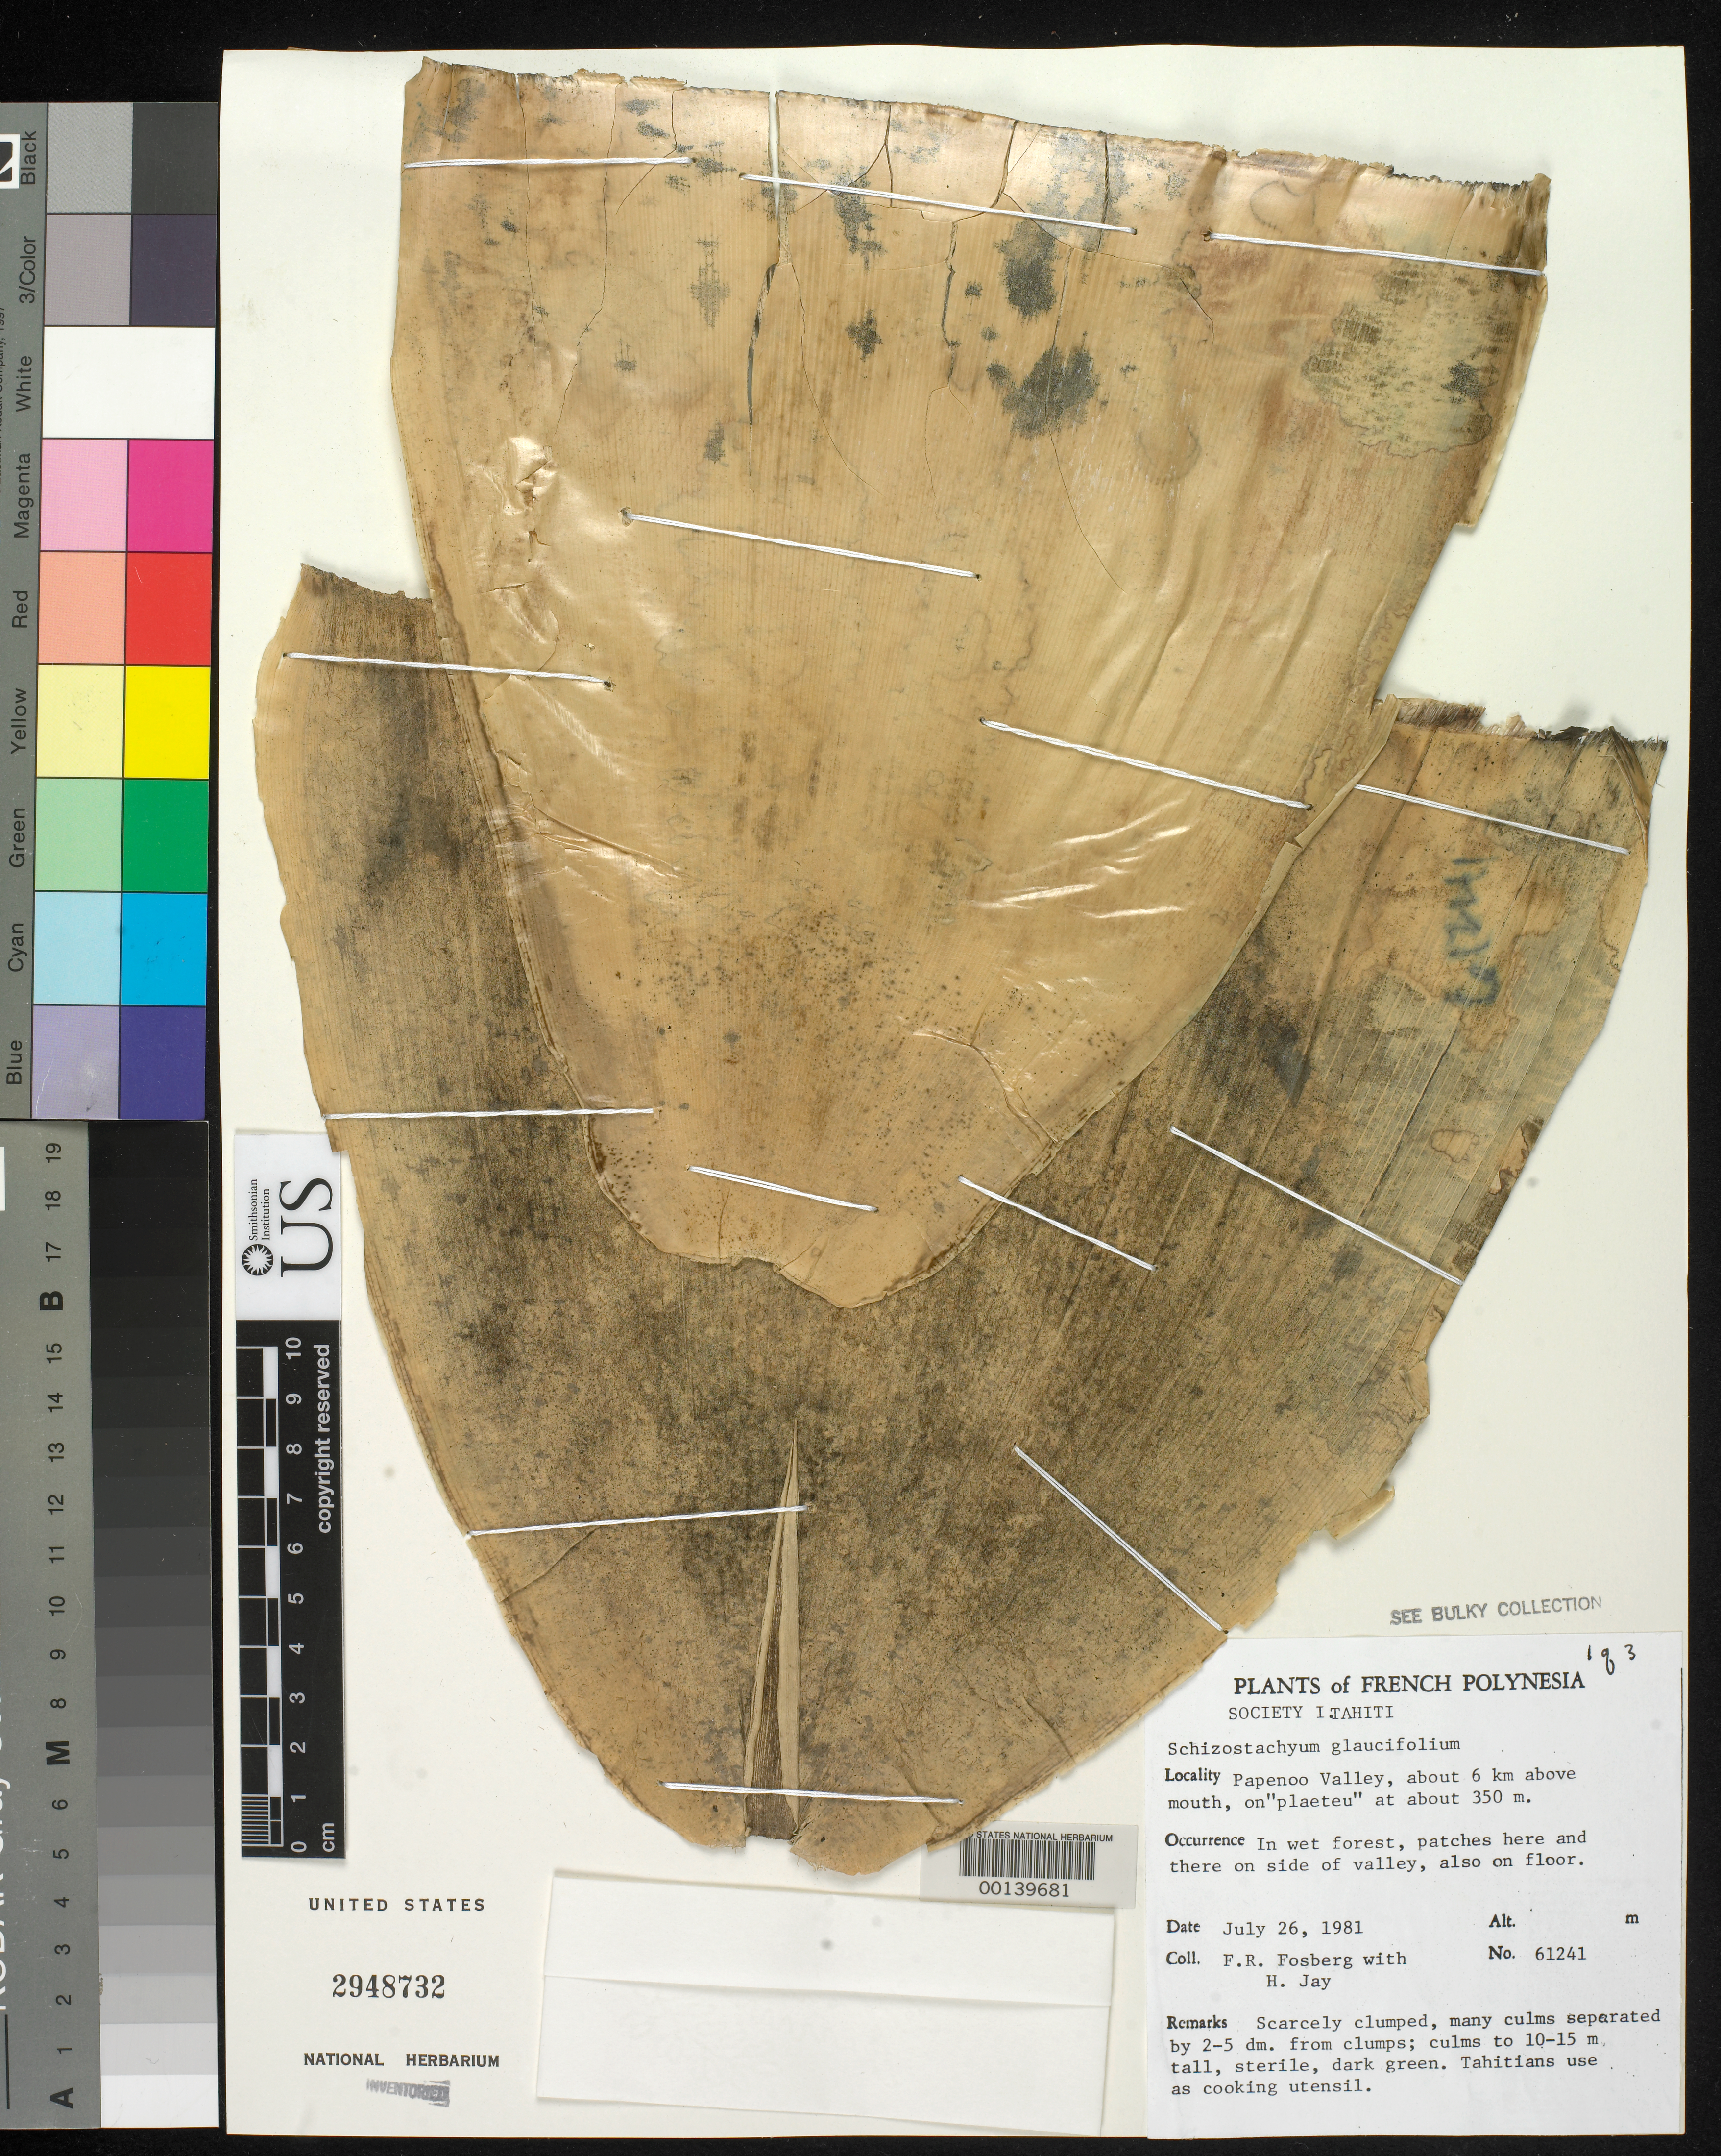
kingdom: Plantae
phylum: Tracheophyta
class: Liliopsida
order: Poales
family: Poaceae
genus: Schizostachyum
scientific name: Schizostachyum glaucifolium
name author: (Rupr.) Munro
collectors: F. R. Fosberg & H. Jay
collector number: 61241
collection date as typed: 26 Jul 1981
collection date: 1981-07-26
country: French Polynesia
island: Tahiti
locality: Papenoo Valley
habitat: wet forest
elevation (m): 350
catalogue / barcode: US 2948732